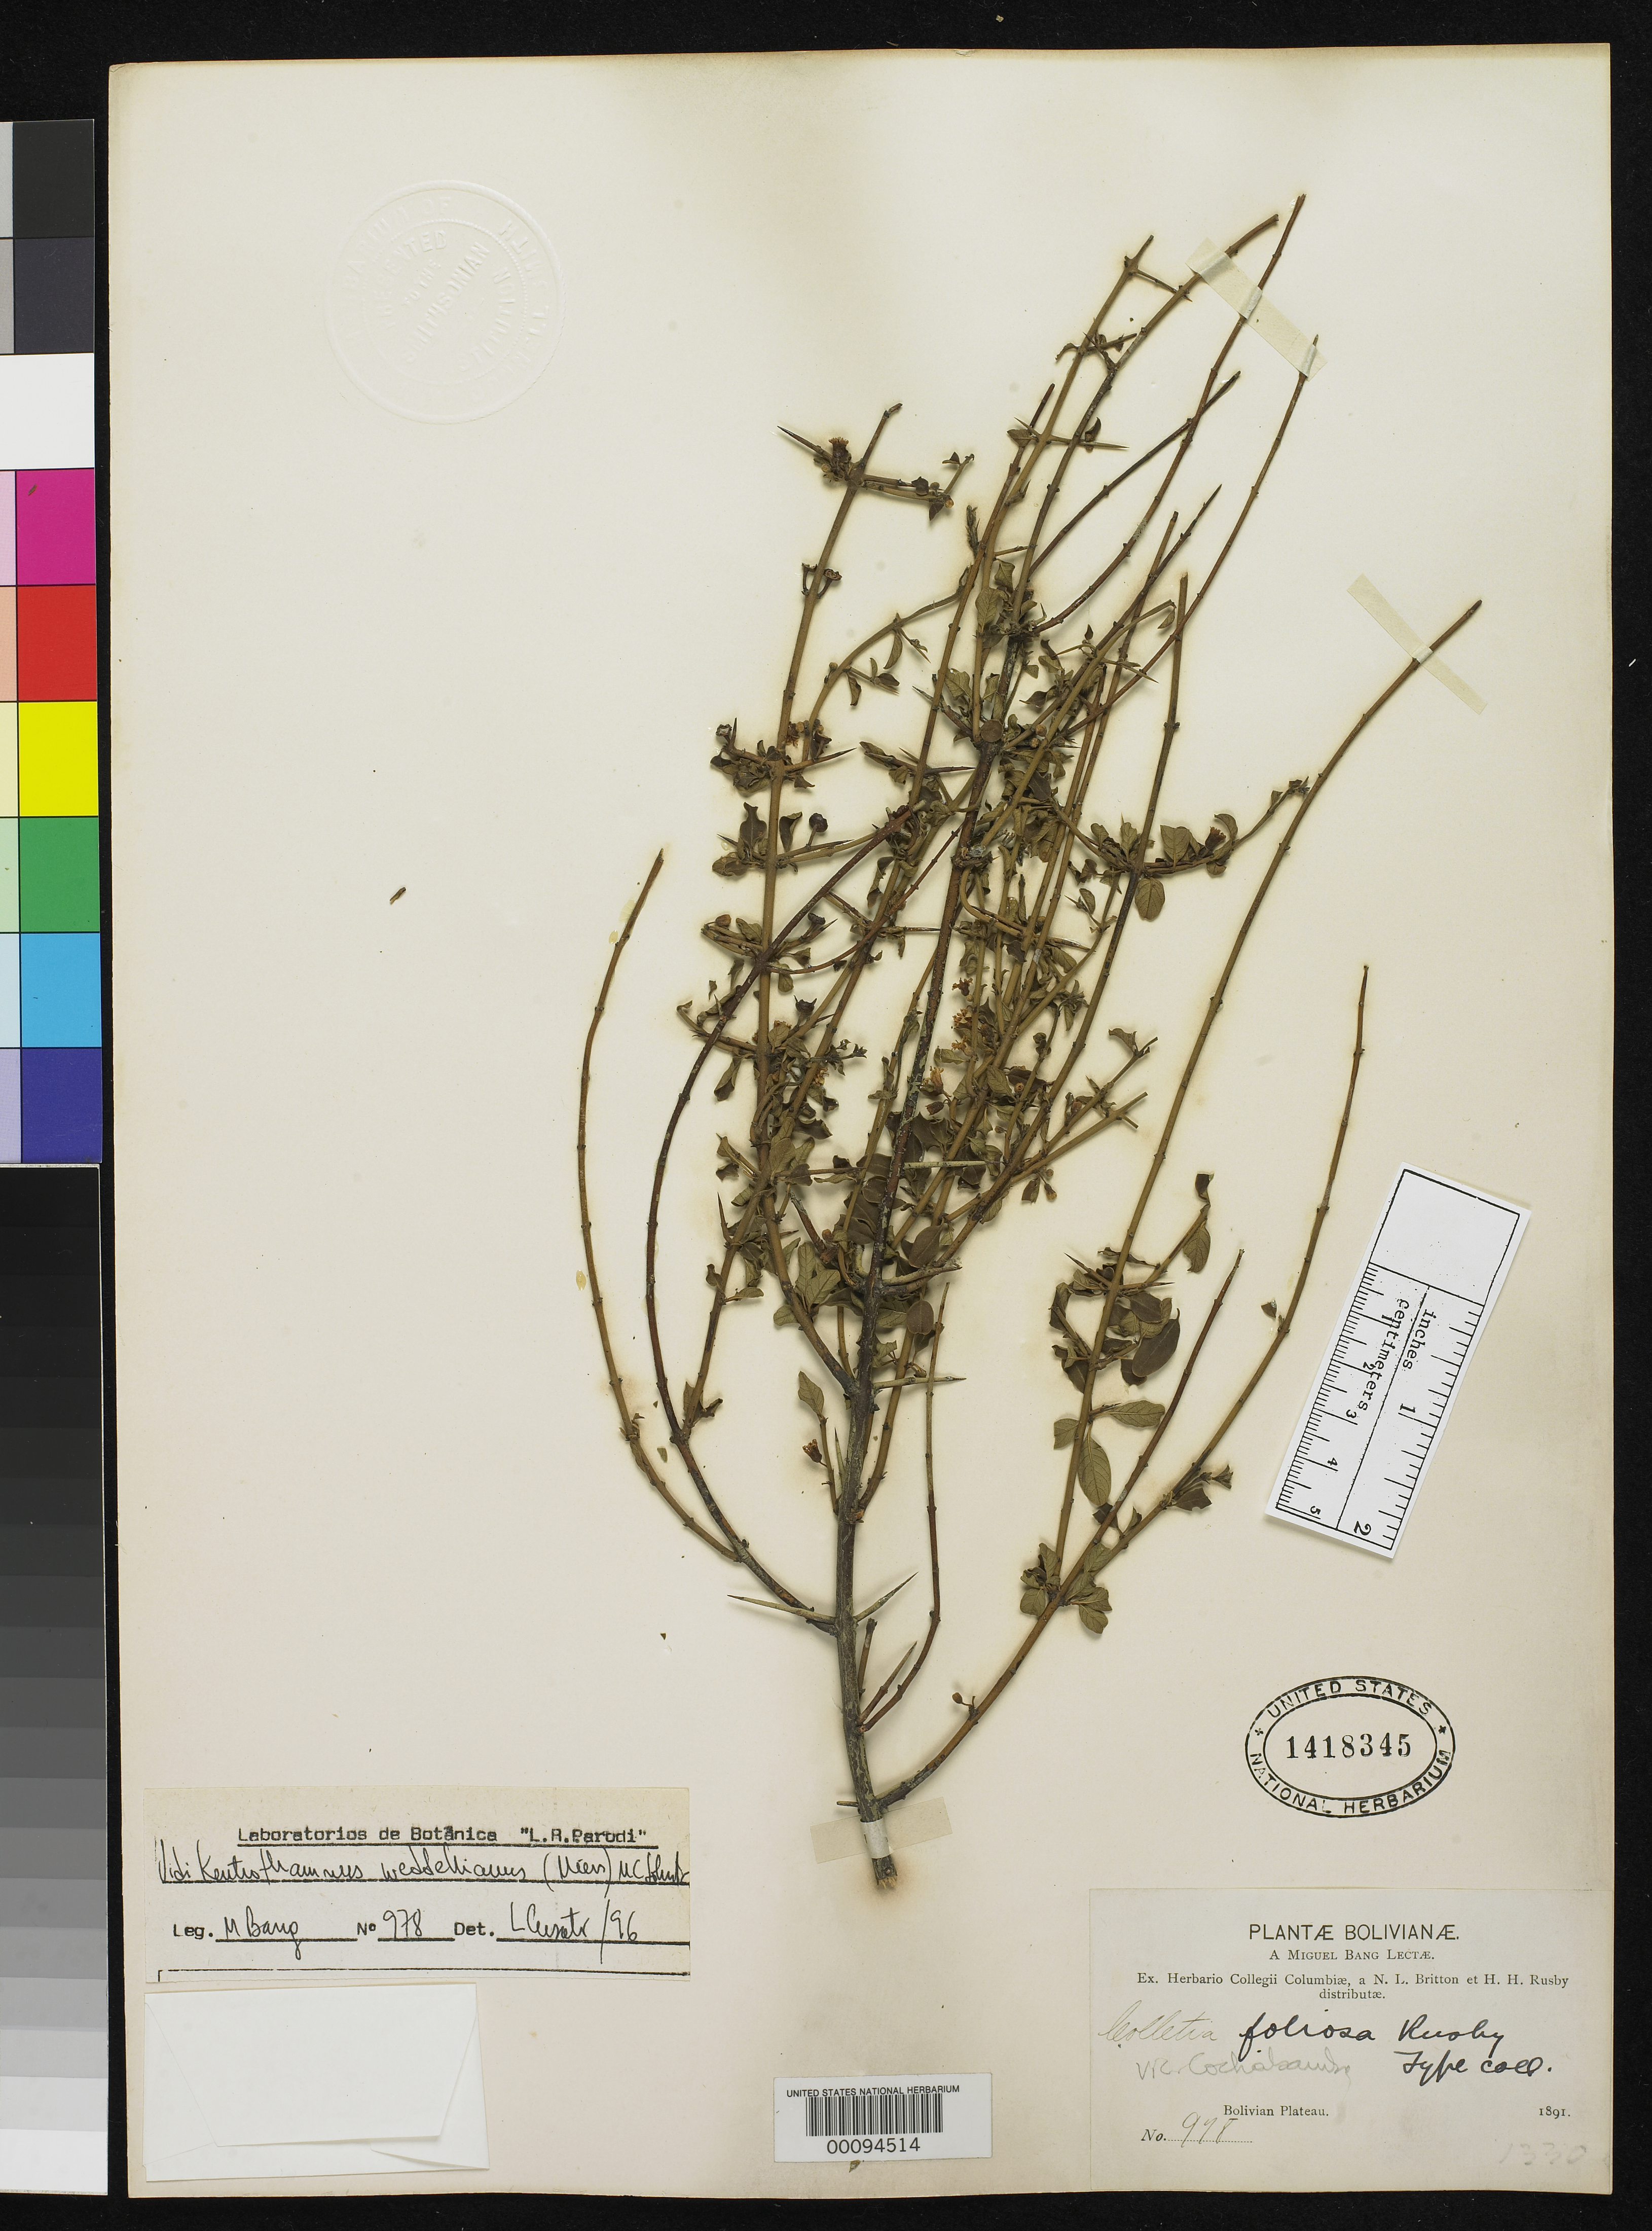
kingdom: Plantae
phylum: Tracheophyta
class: Magnoliopsida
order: Rosales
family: Rhamnaceae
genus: Colletia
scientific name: Colletia foliosa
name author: Rusby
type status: Isotype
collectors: M. Bang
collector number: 978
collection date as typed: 1891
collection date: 1891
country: Bolivia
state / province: Cochabamba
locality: Bolivian plateau.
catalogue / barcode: US 1418345